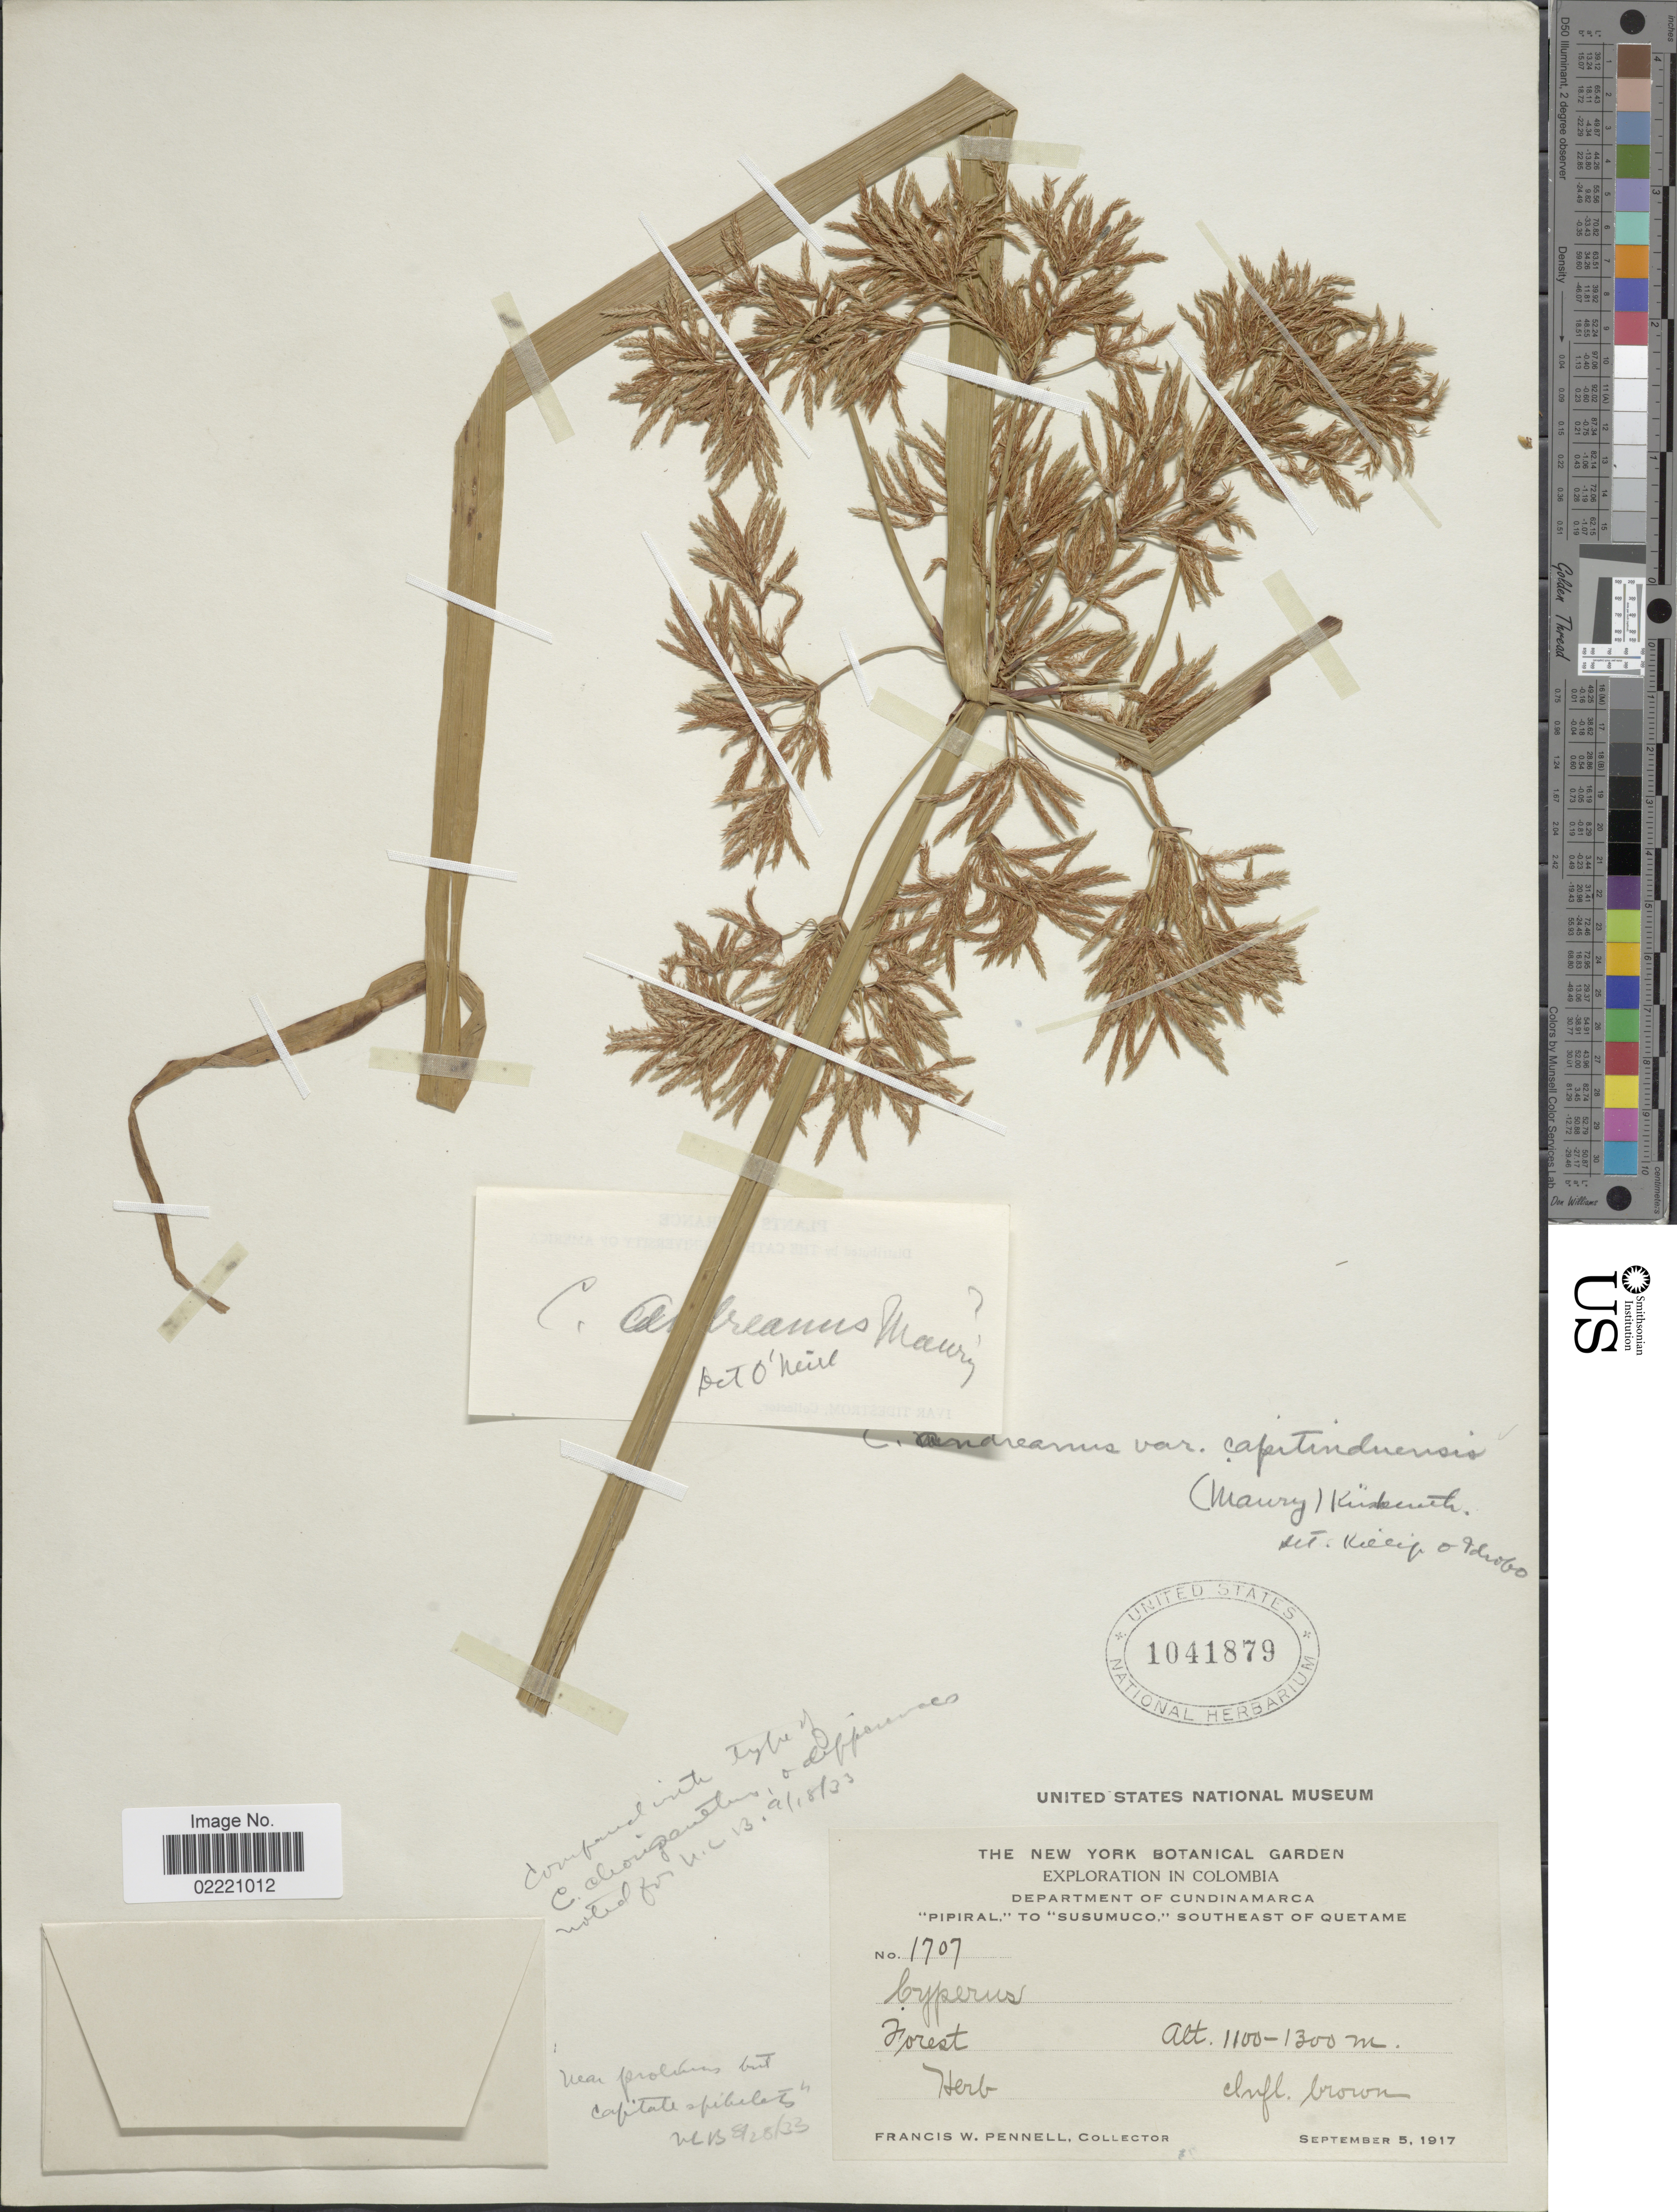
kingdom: Plantae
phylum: Tracheophyta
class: Liliopsida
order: Poales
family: Cyperaceae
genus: Cyperus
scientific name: Cyperus andreanus var. capitinduensis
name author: (Maury ex Micheli) Kük.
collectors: F. W. Pennell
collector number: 1707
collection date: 1917-09-05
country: Colombia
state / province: Cundinamarca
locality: Pirapal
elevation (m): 1100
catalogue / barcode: US 1041879